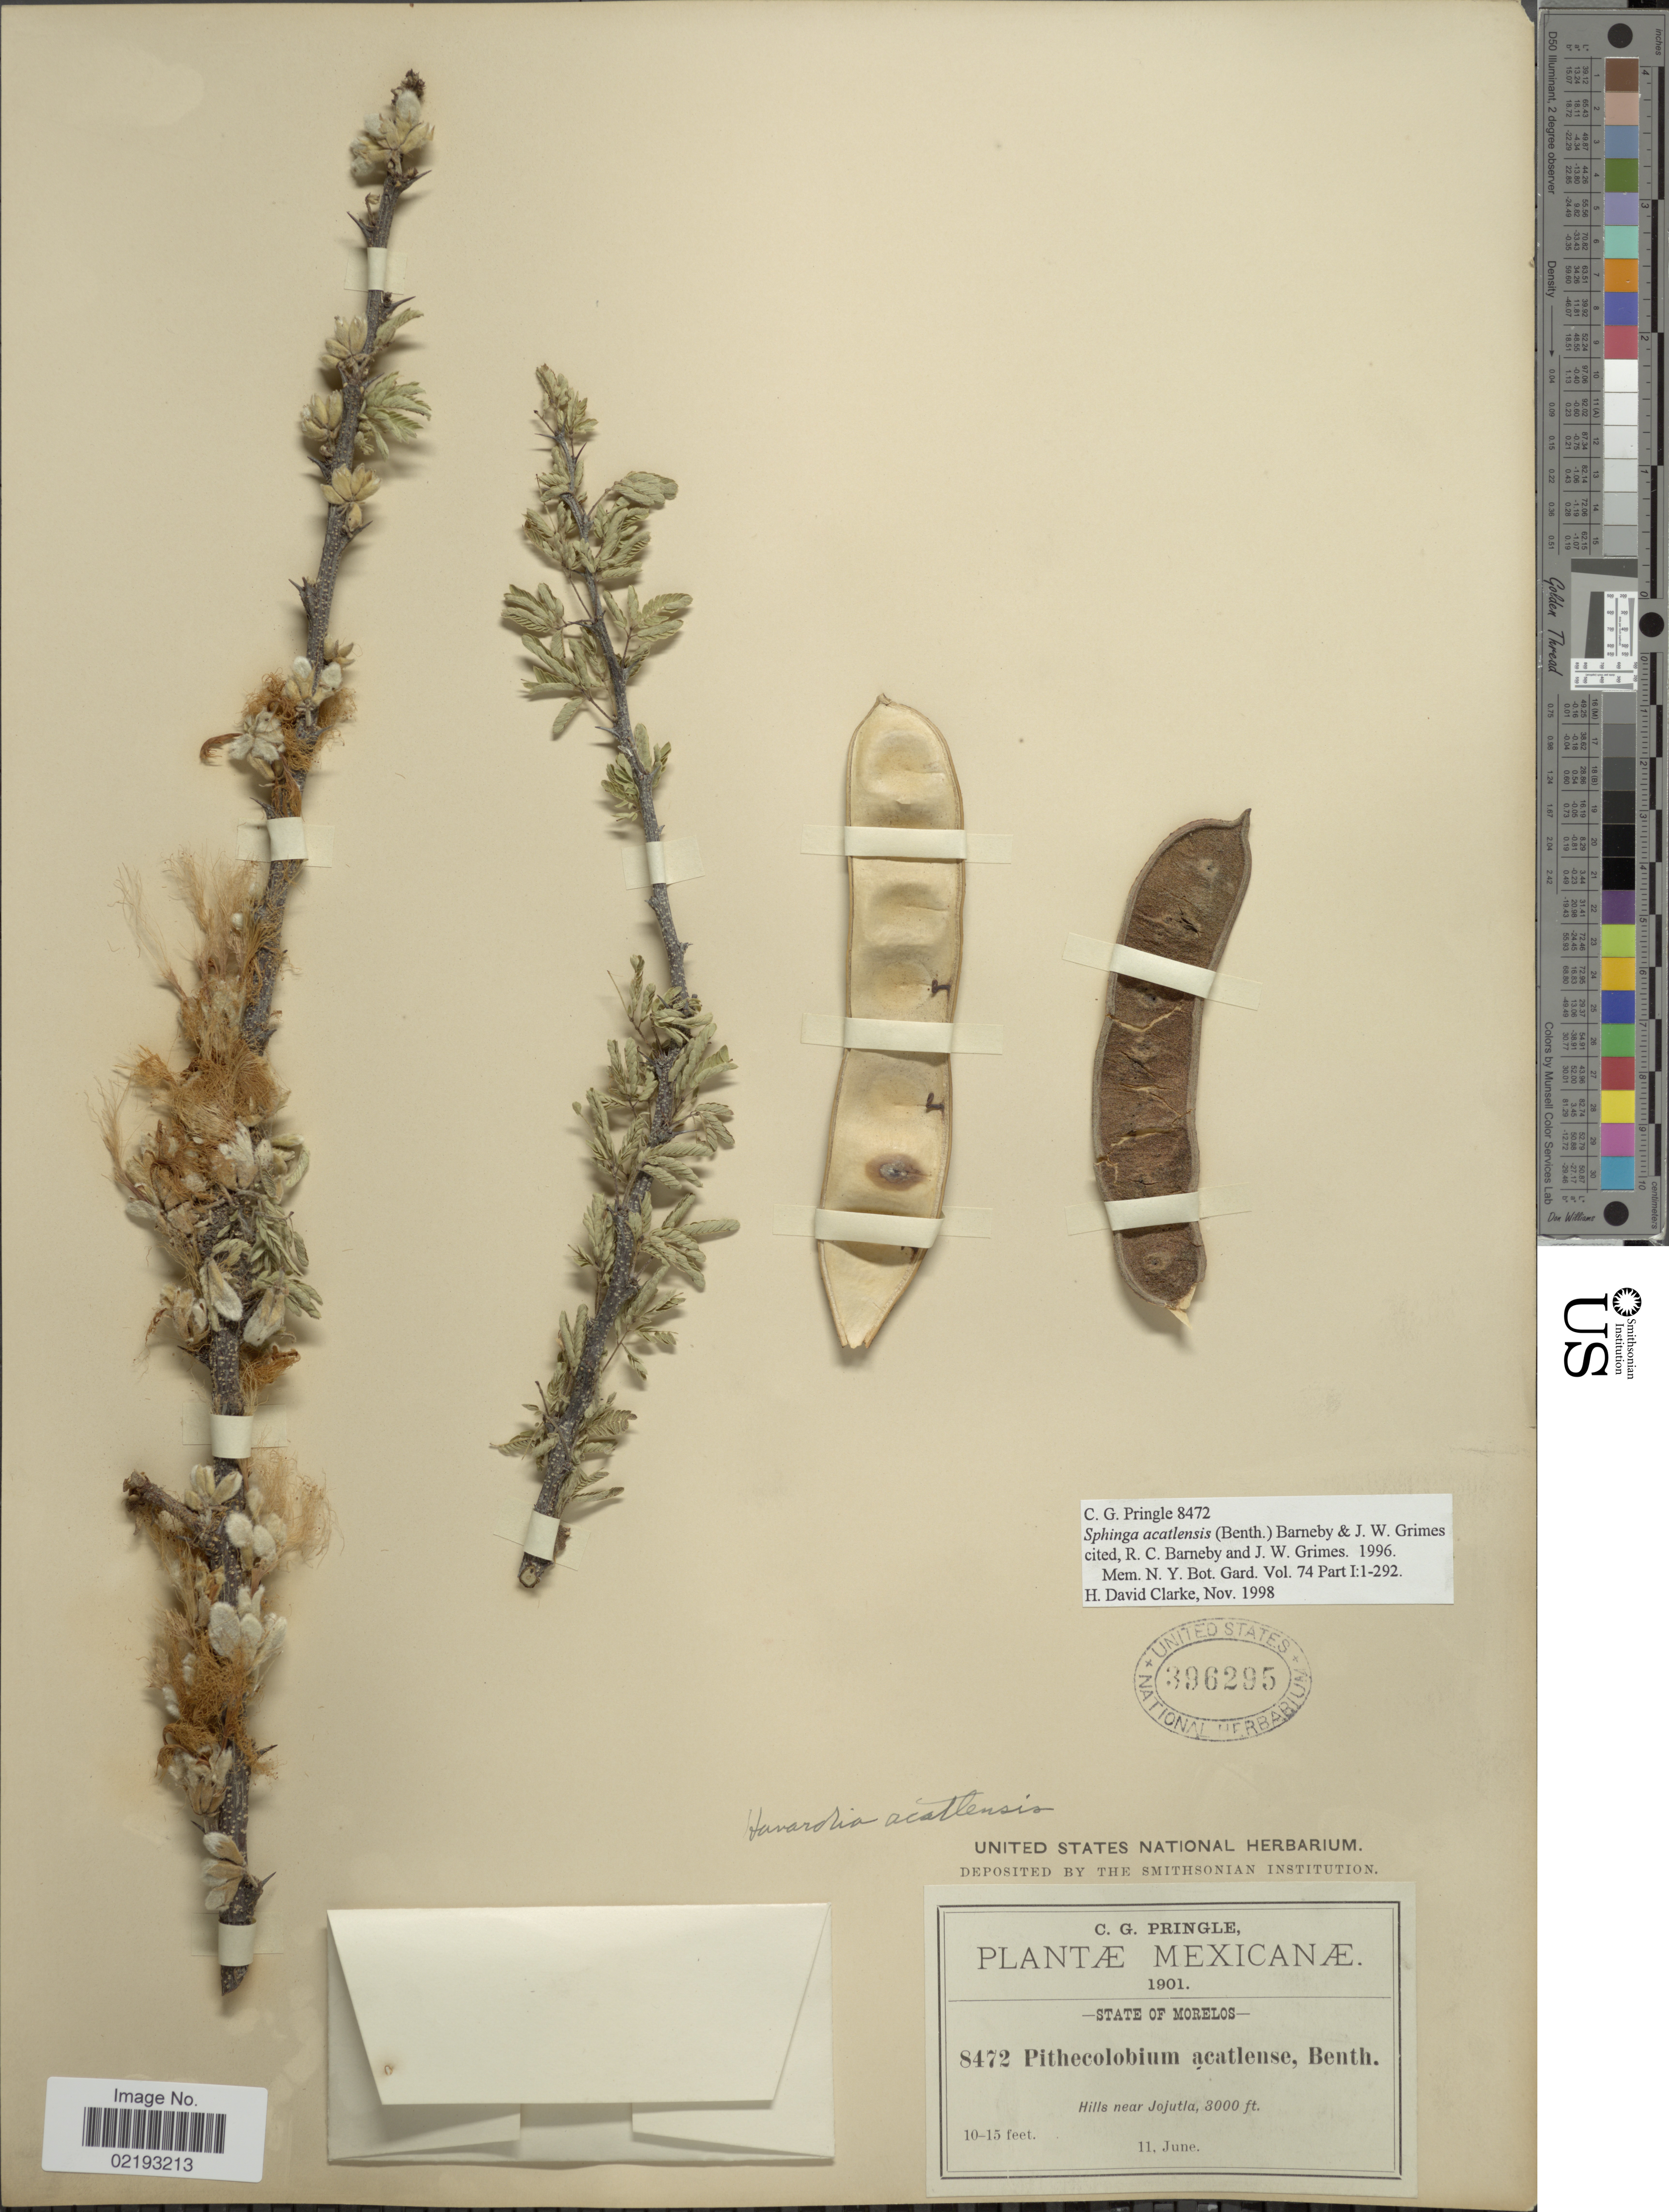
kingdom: Plantae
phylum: Tracheophyta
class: Magnoliopsida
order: Fabales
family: Fabaceae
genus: Sphinga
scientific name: Sphinga acatlensis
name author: (Benth.) Barneby & J.W. Grimes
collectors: C. G. Pringle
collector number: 8472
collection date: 1901-06-11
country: Mexico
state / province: Morelos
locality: Hills near Jojutla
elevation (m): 914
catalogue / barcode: US 396295